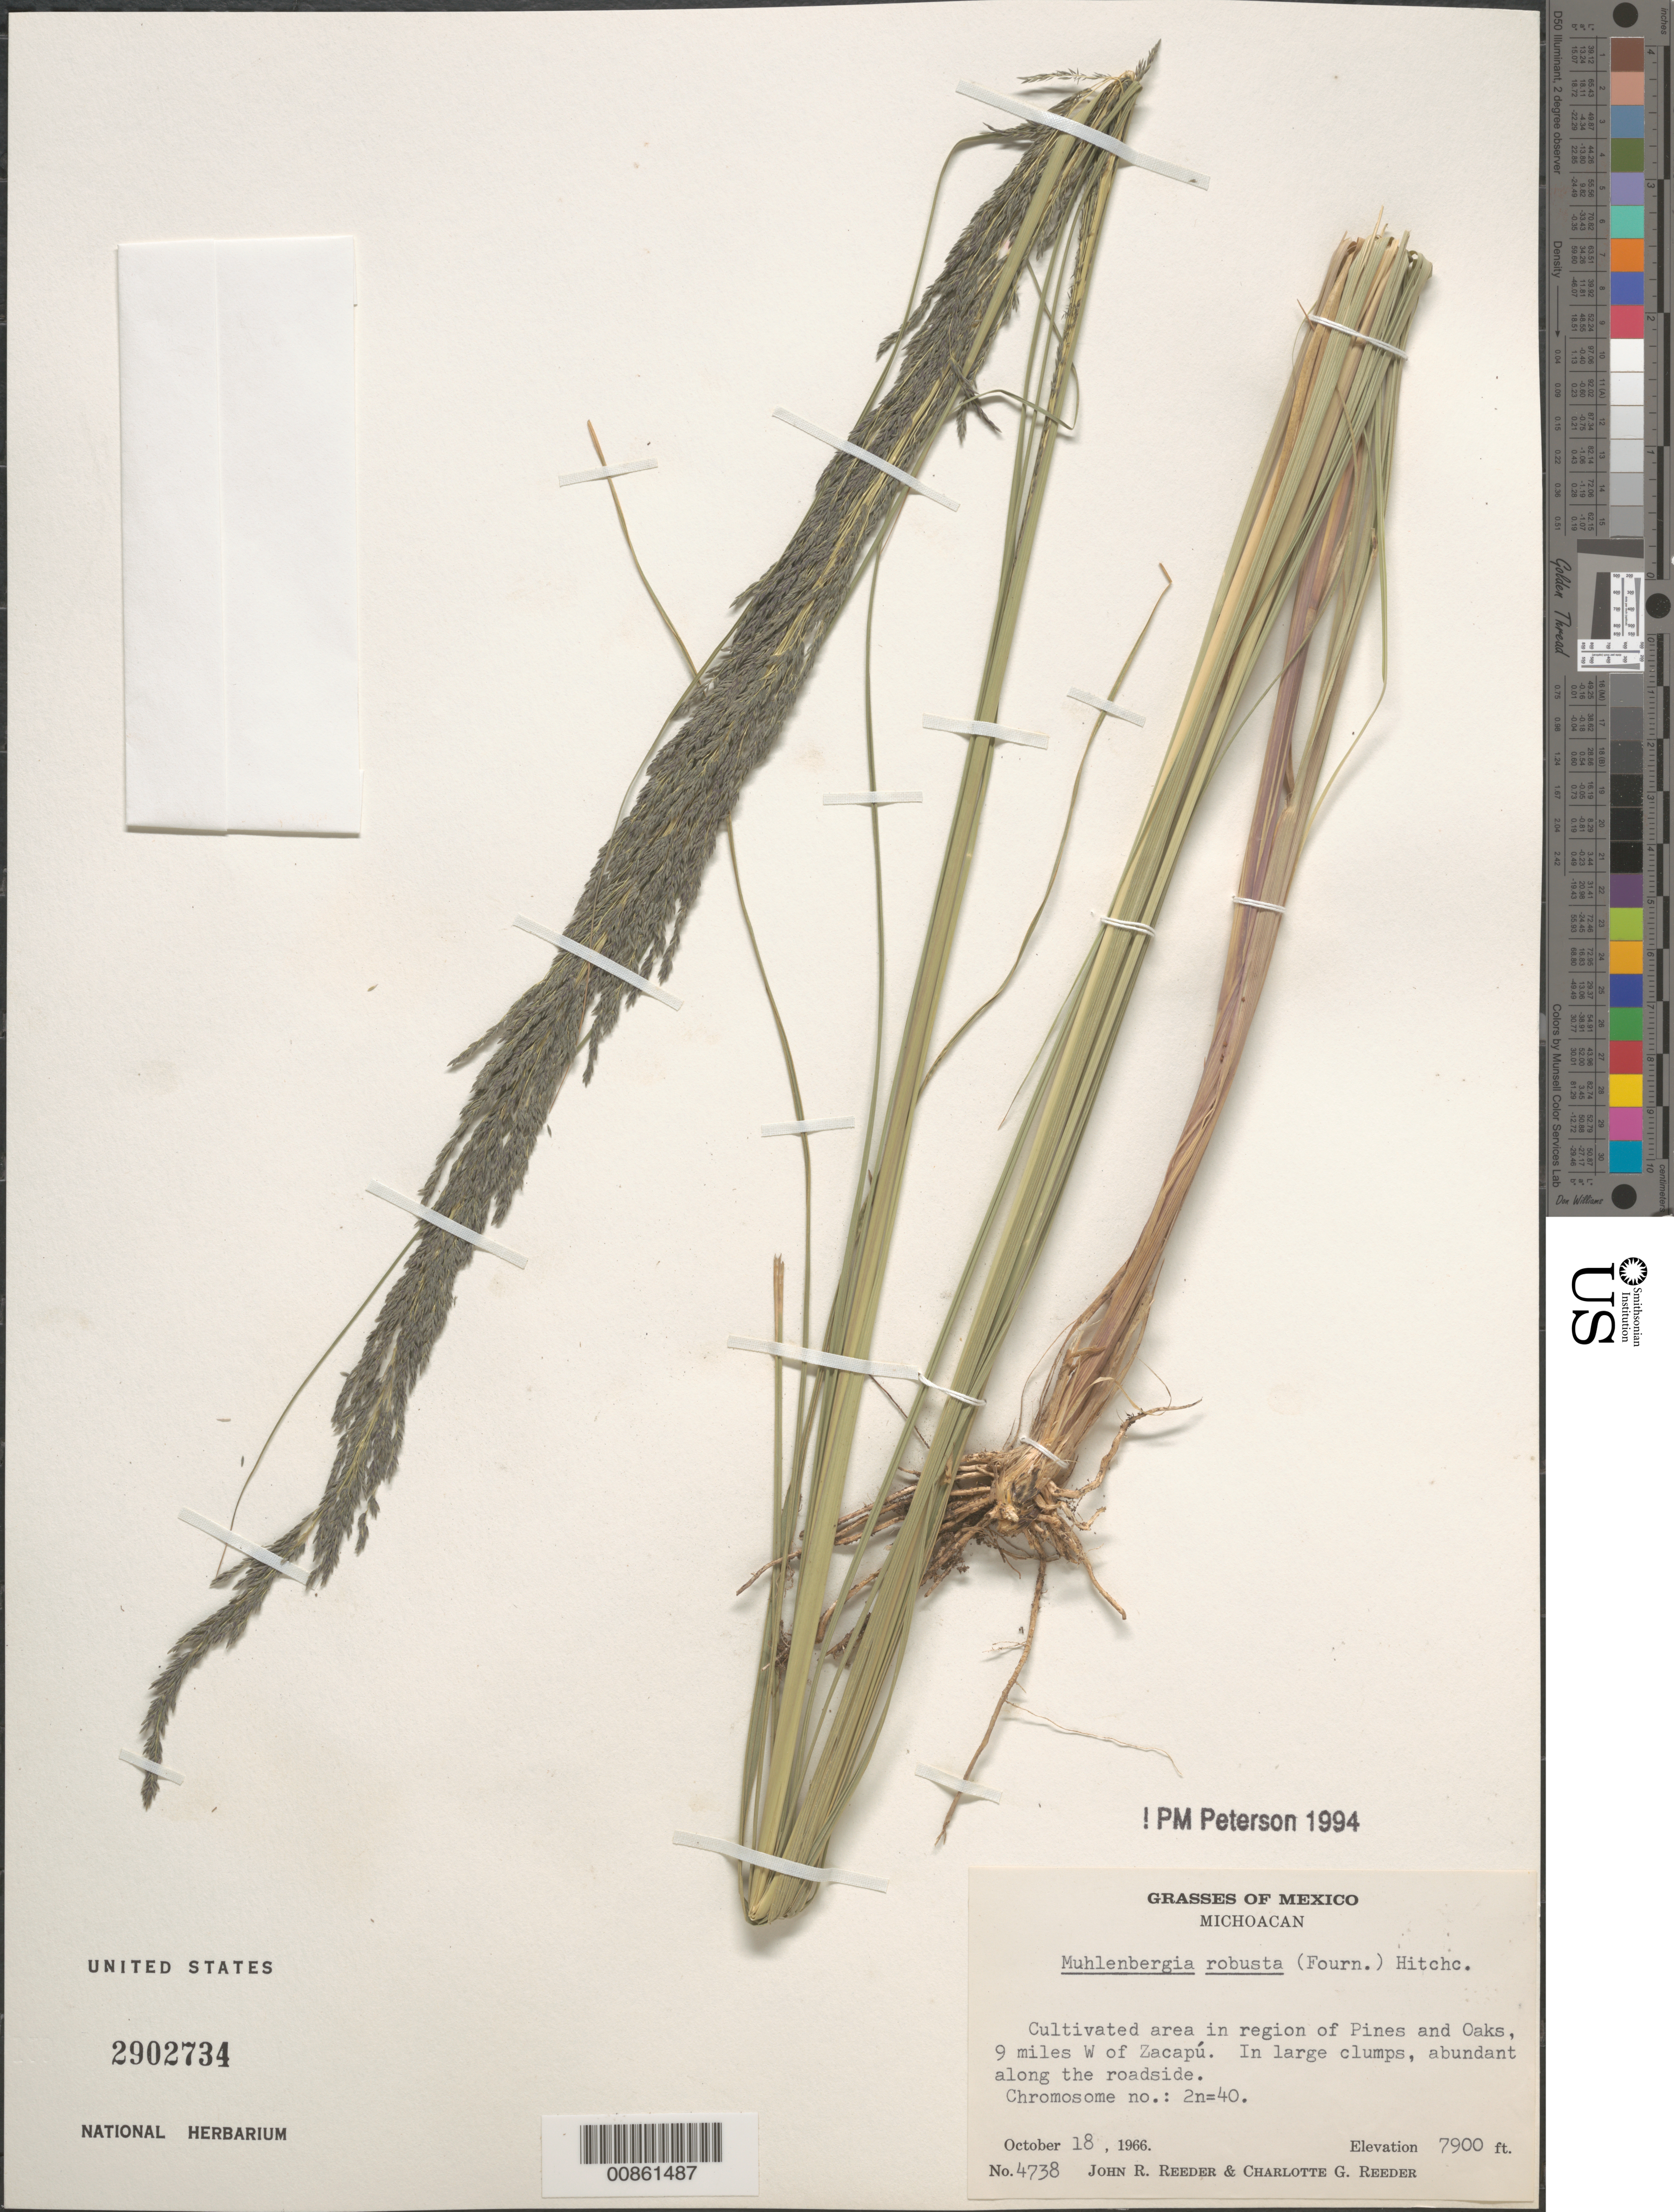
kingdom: Plantae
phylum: Tracheophyta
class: Liliopsida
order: Poales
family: Poaceae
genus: Muhlenbergia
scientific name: Muhlenbergia robusta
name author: (E. Fourn.) Hitchc.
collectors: J. R. Reeder & C. G. Reeder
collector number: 4738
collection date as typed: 18 Oct 1966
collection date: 1966-10-18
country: Mexico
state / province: Michoacán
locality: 9 mi W of Zacapu, Mich.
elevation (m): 2408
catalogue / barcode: US 2902734